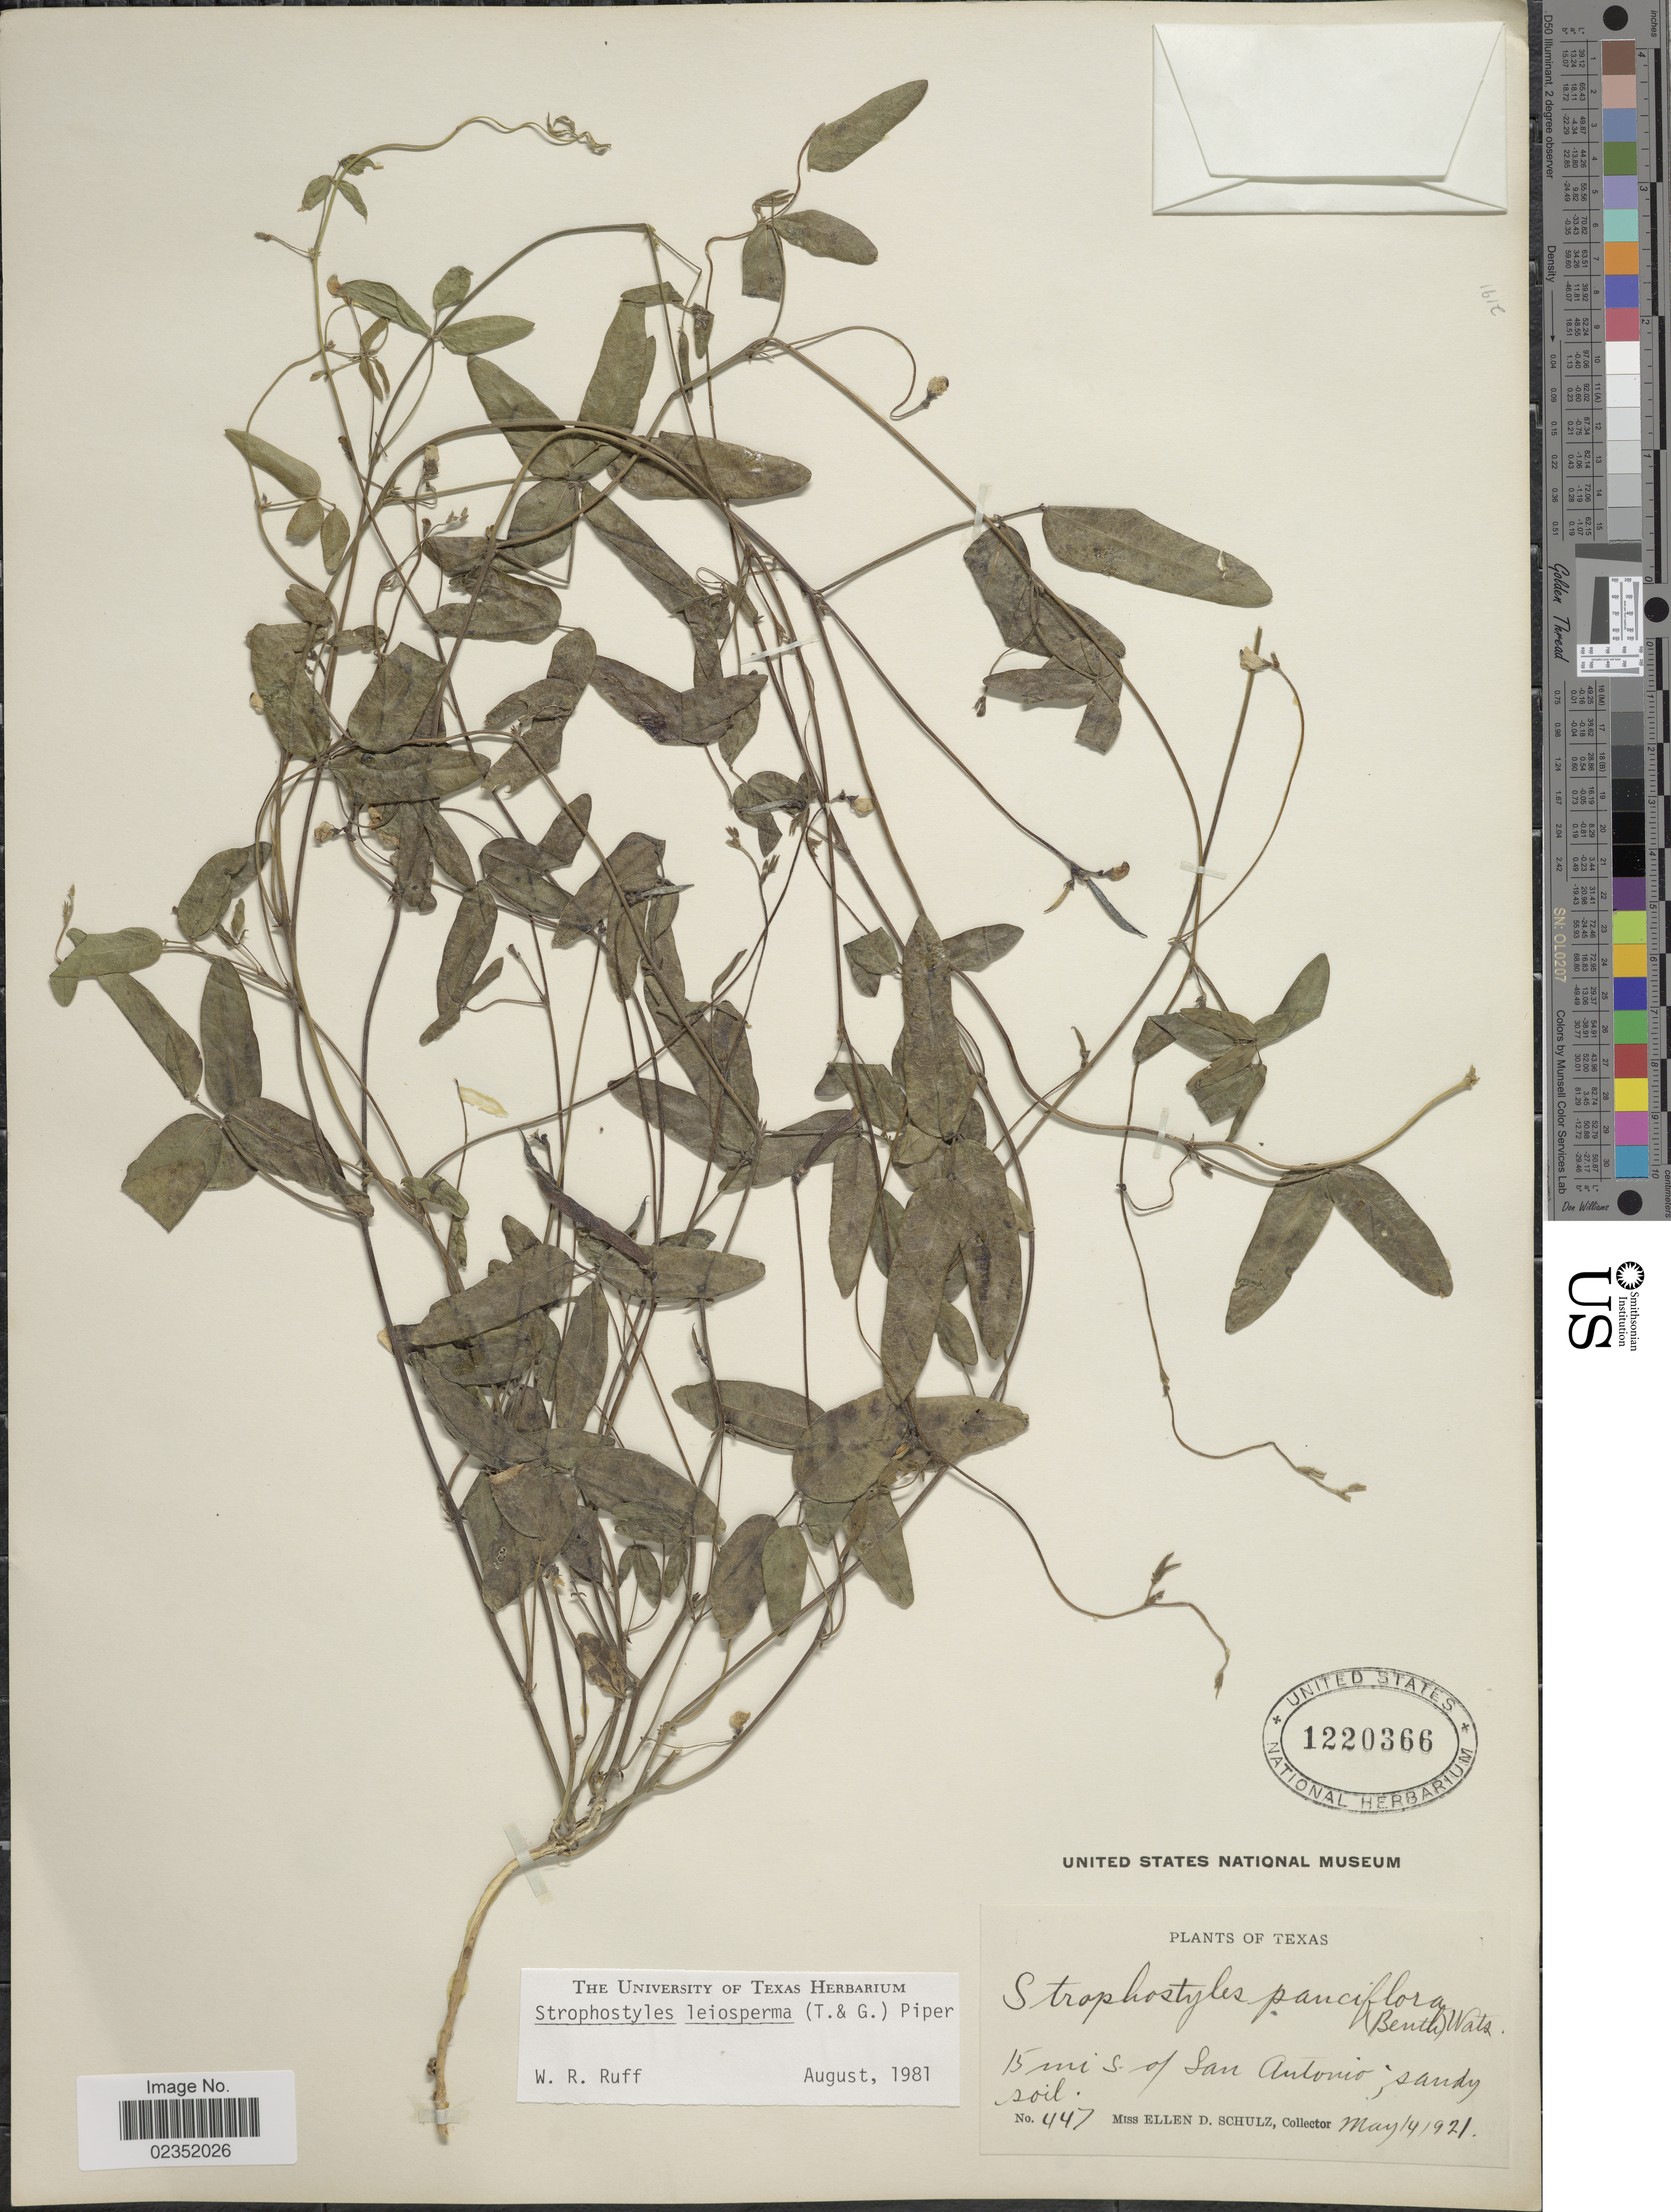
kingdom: Plantae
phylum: Tracheophyta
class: Magnoliopsida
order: Fabales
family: Fabaceae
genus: Strophostyles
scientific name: Strophostyles leiosperma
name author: (Torr. & A. Gray) Piper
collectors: E. Schultz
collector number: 447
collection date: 1921-05-14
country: United States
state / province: Texas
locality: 15 mi S. of San Antonio, sandy soil.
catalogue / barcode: US 1220366